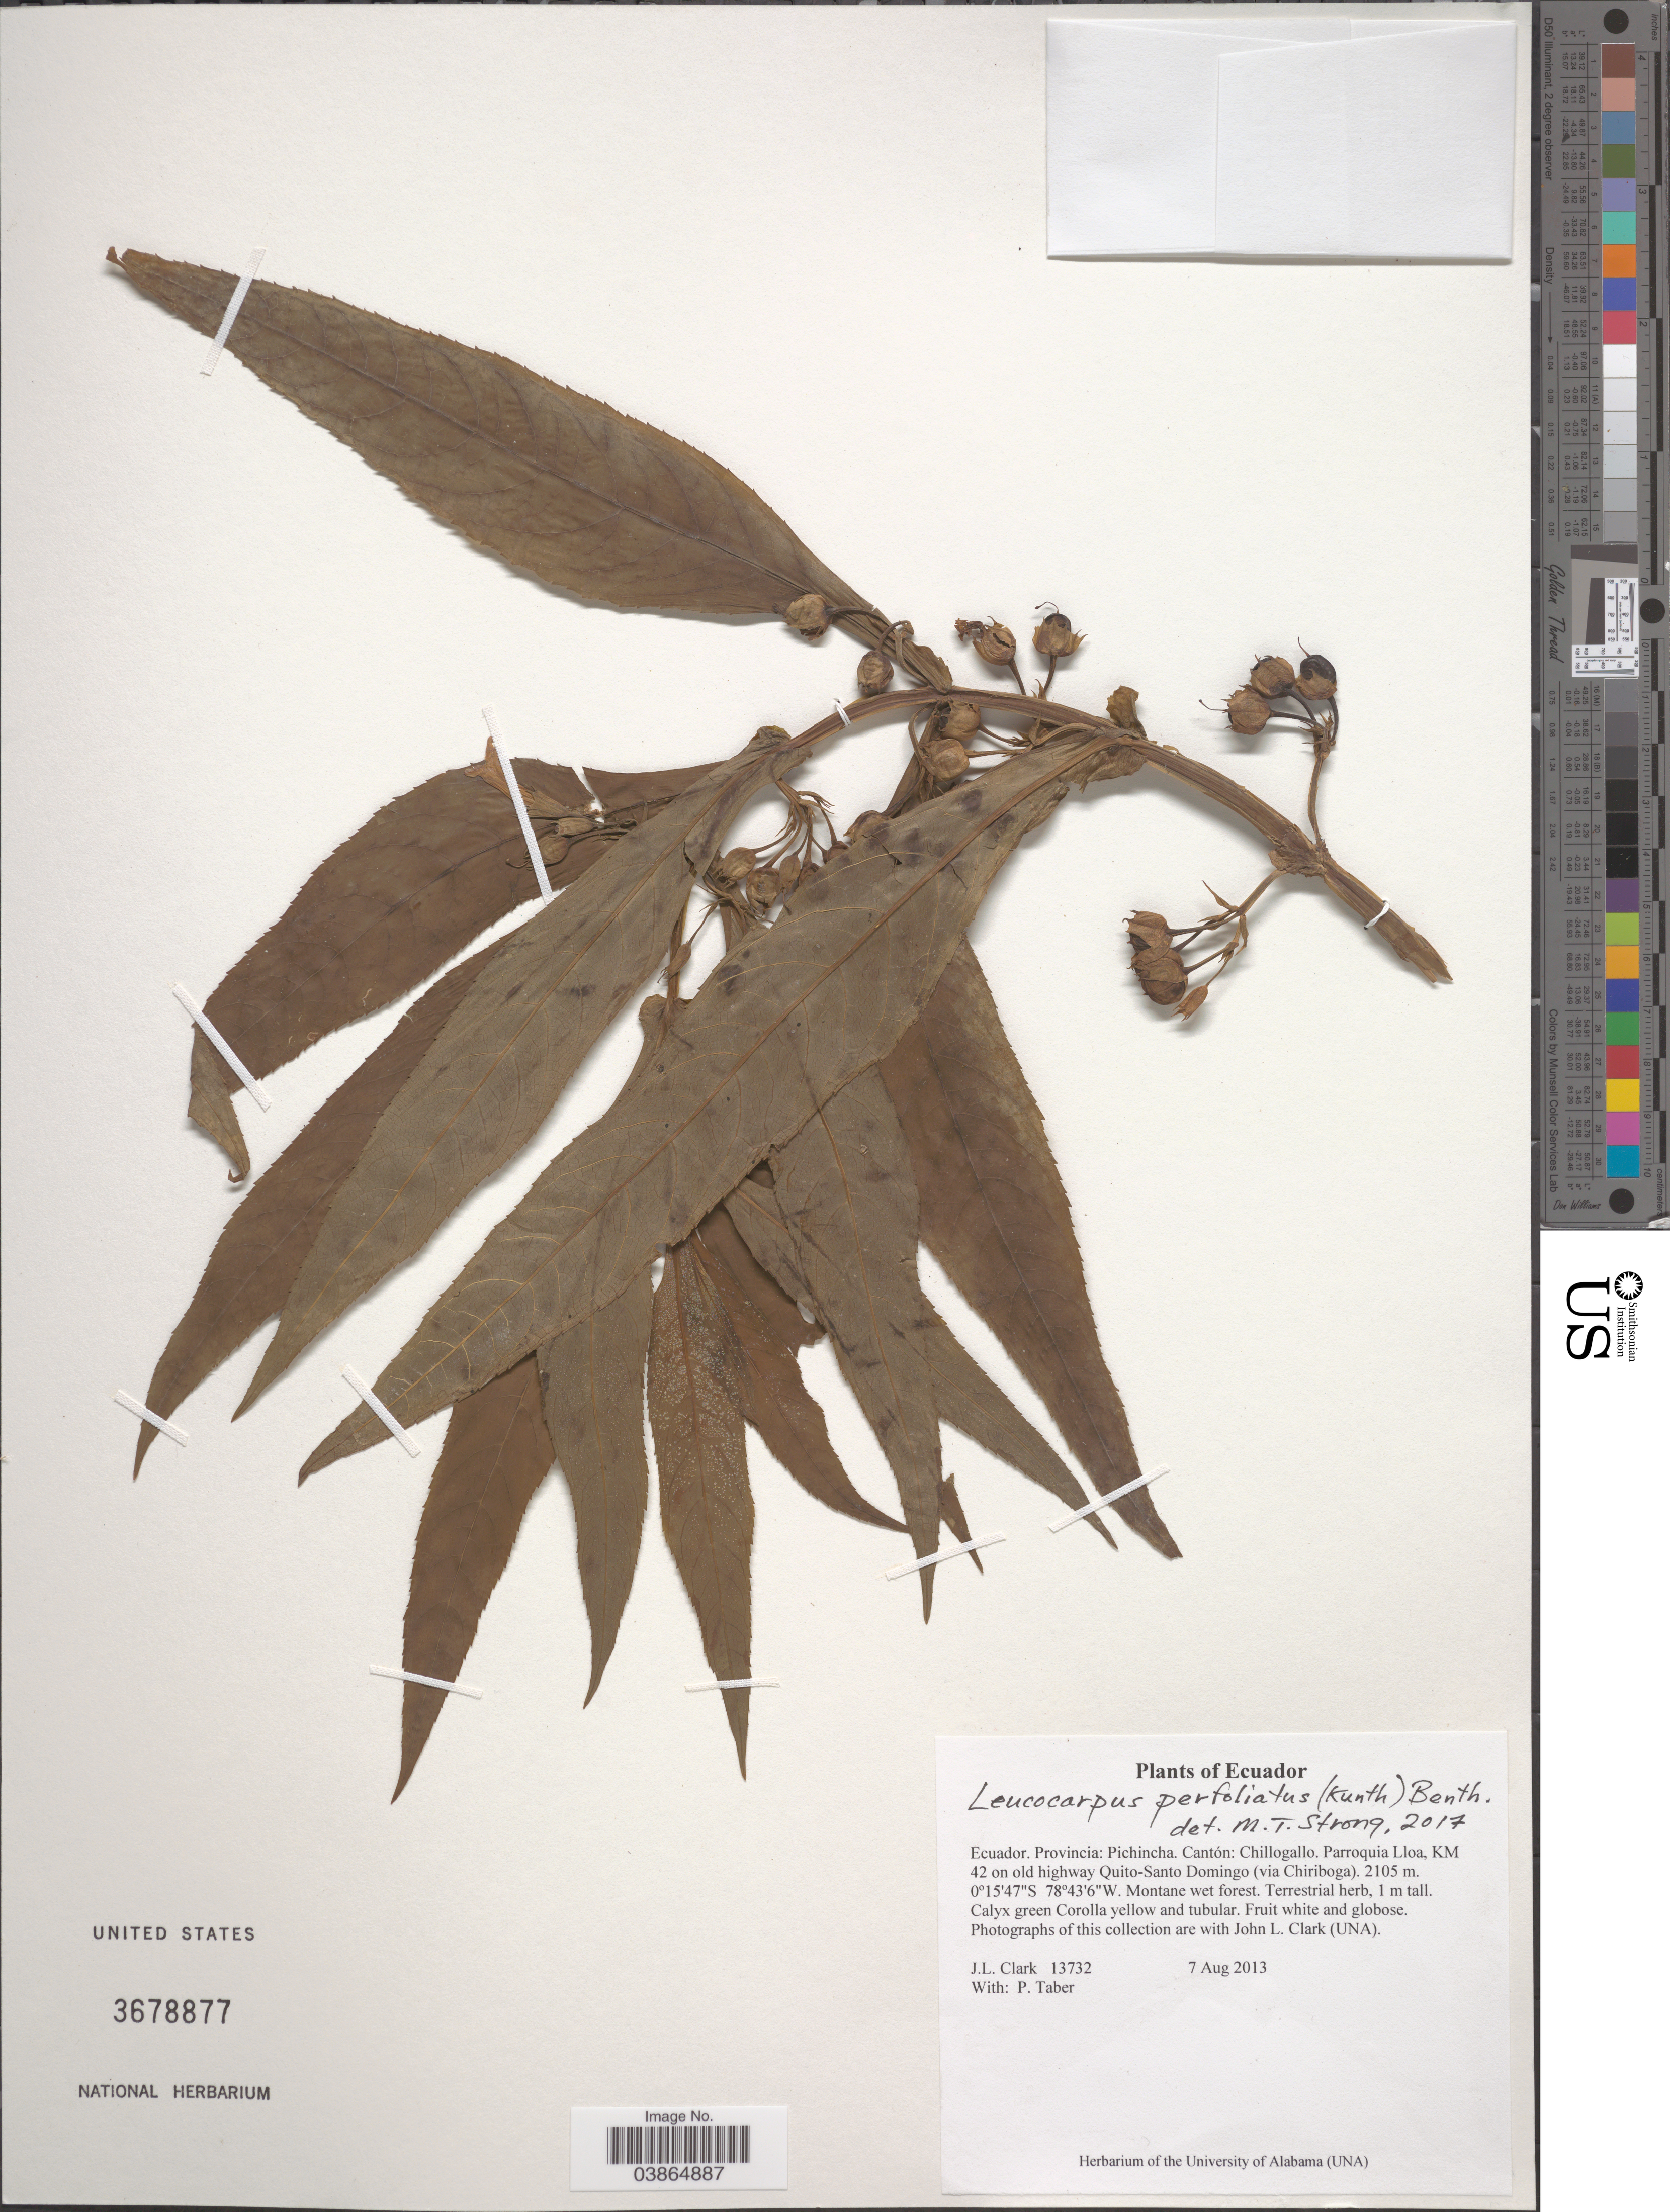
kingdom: Plantae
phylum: Tracheophyta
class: Magnoliopsida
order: Lamiales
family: Phrymaceae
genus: Leucocarpus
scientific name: Leucocarpus perfoliatus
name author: (Kunth) Benth.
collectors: J. L. Clark & P. Taber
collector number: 13732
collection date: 2013-08-07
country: Ecuador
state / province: Pichincha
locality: Cantón: Chillogallo. Parroquia Lloa, KM 42 on old highway Quito-Santo Domingo (via Chiriboga).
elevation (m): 2105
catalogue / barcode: US 3678877